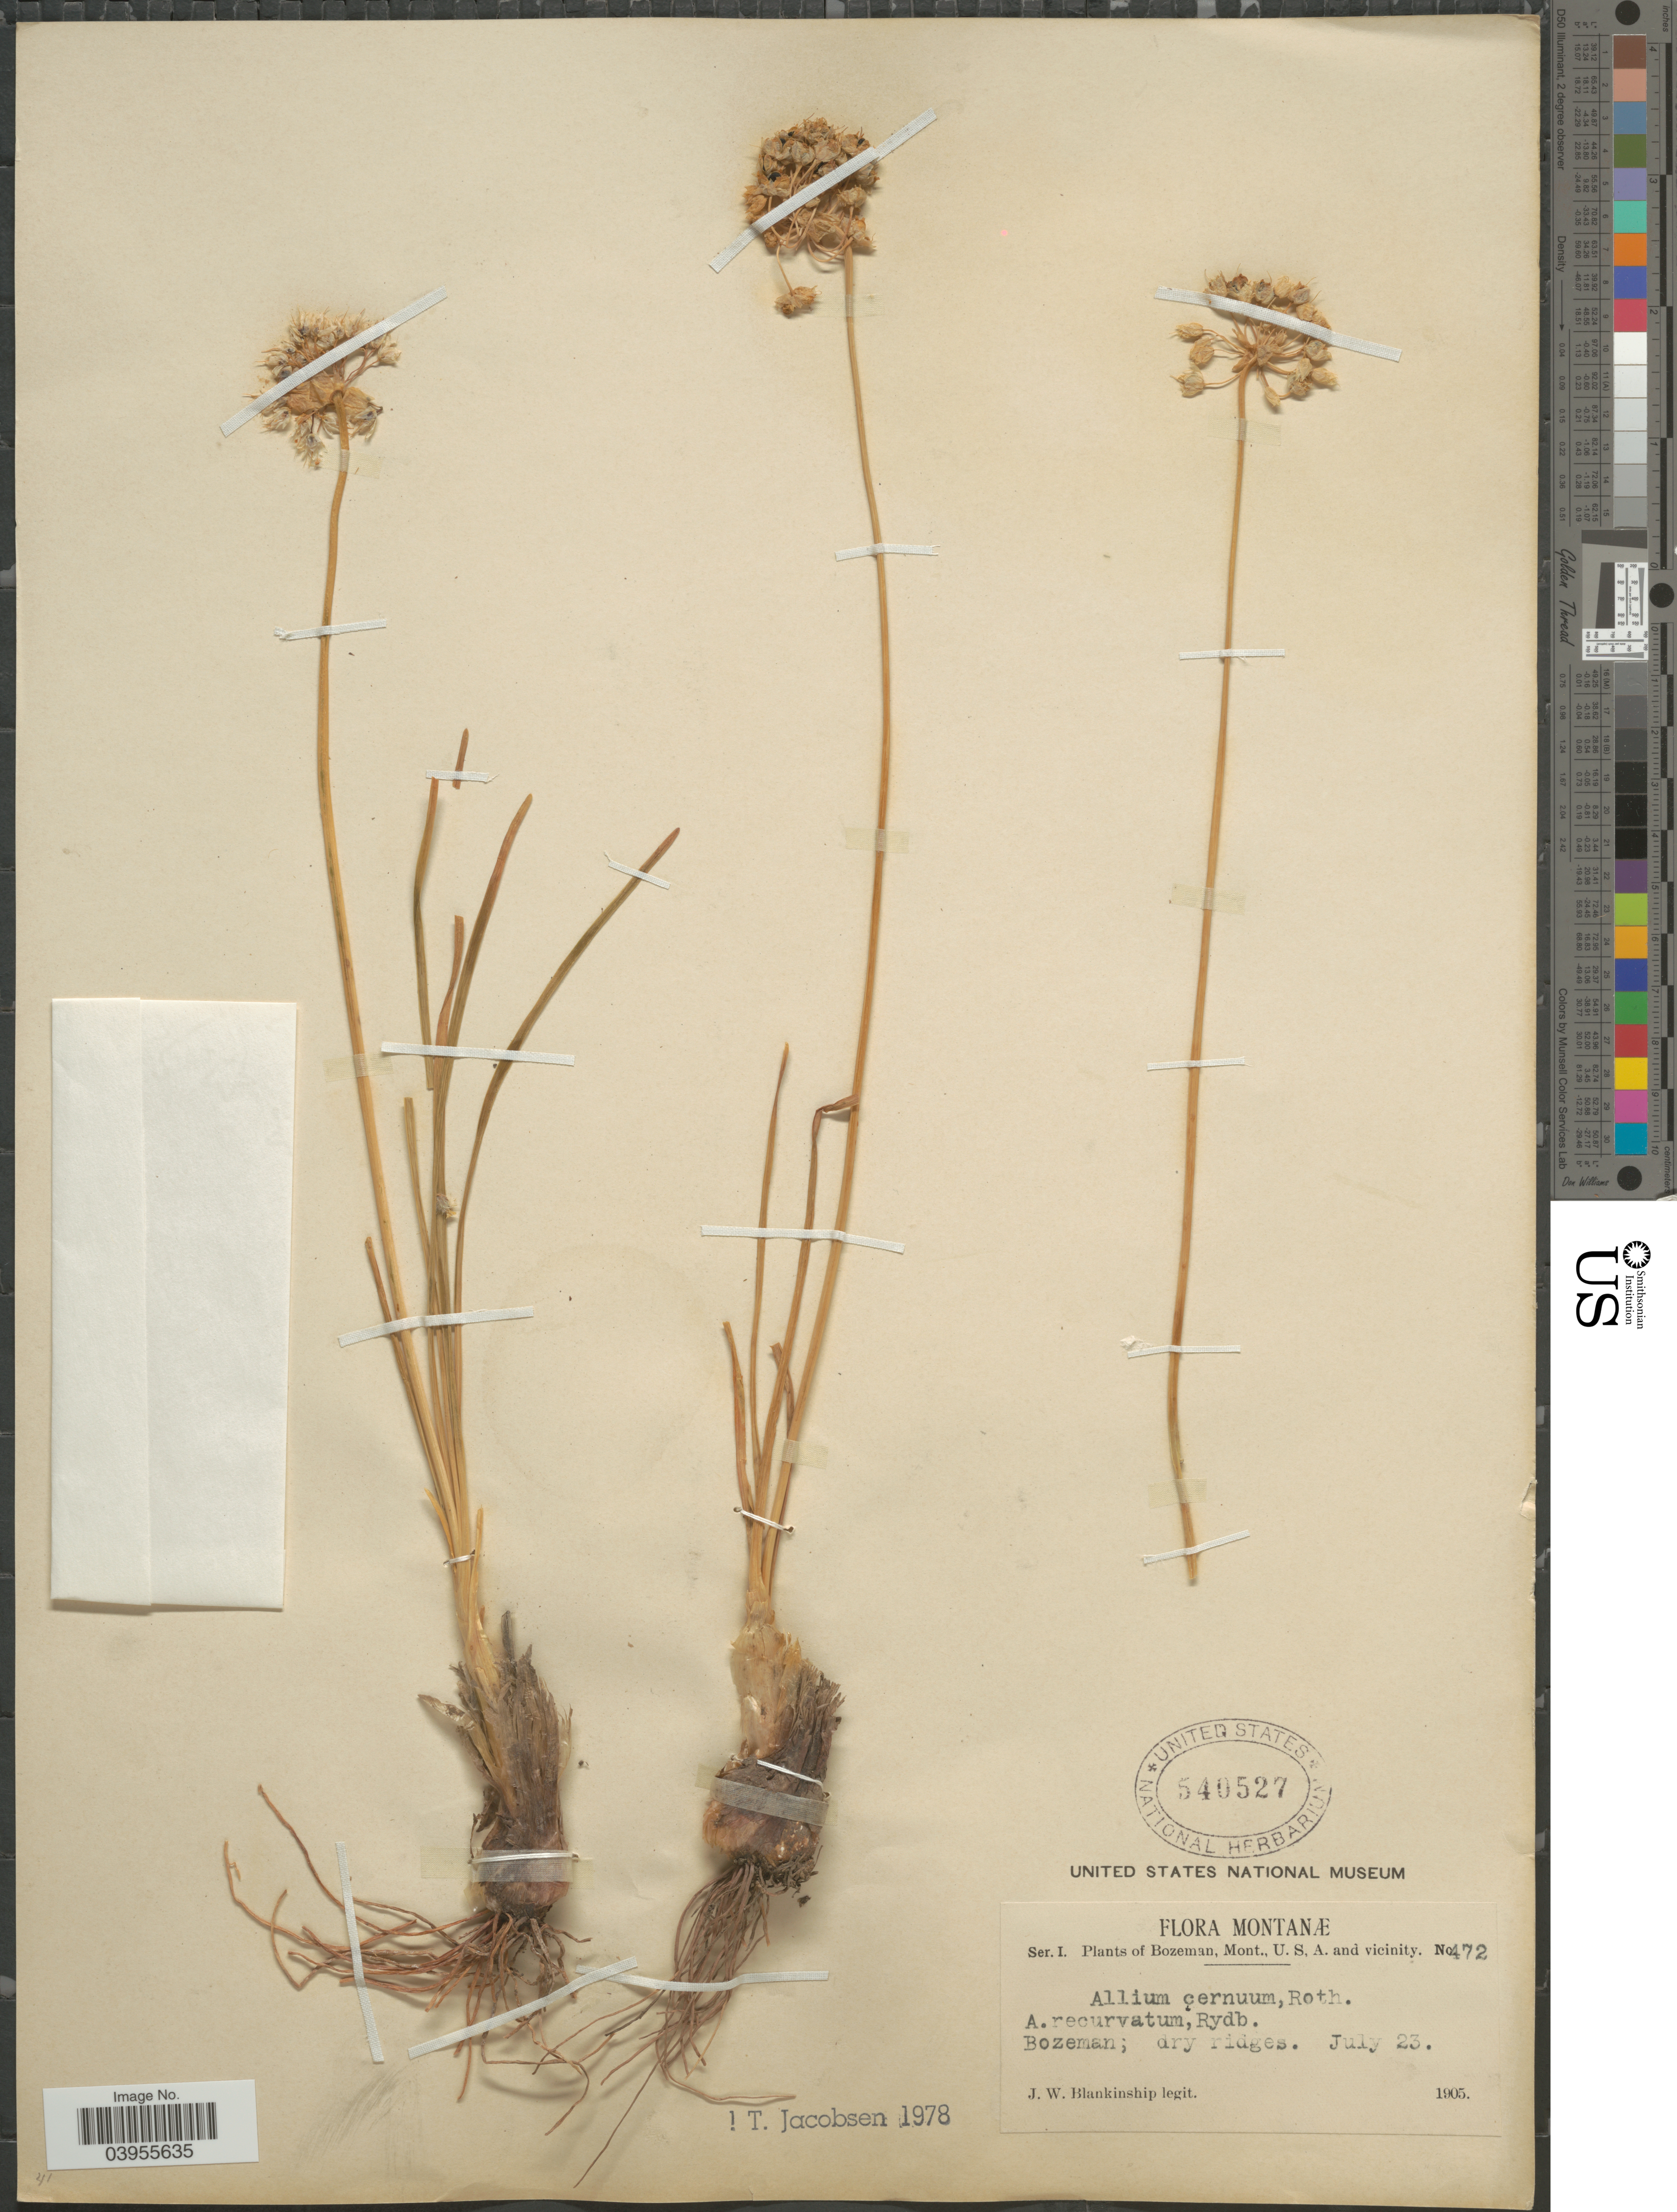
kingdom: Plantae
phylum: Tracheophyta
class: Liliopsida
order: Asparagales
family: Amaryllidaceae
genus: Allium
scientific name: Allium cernuum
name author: Roth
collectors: J. W. Blankinship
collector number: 472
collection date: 1905-07-23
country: United States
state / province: Montana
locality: Bozeman, and vicinity.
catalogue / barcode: US 540527